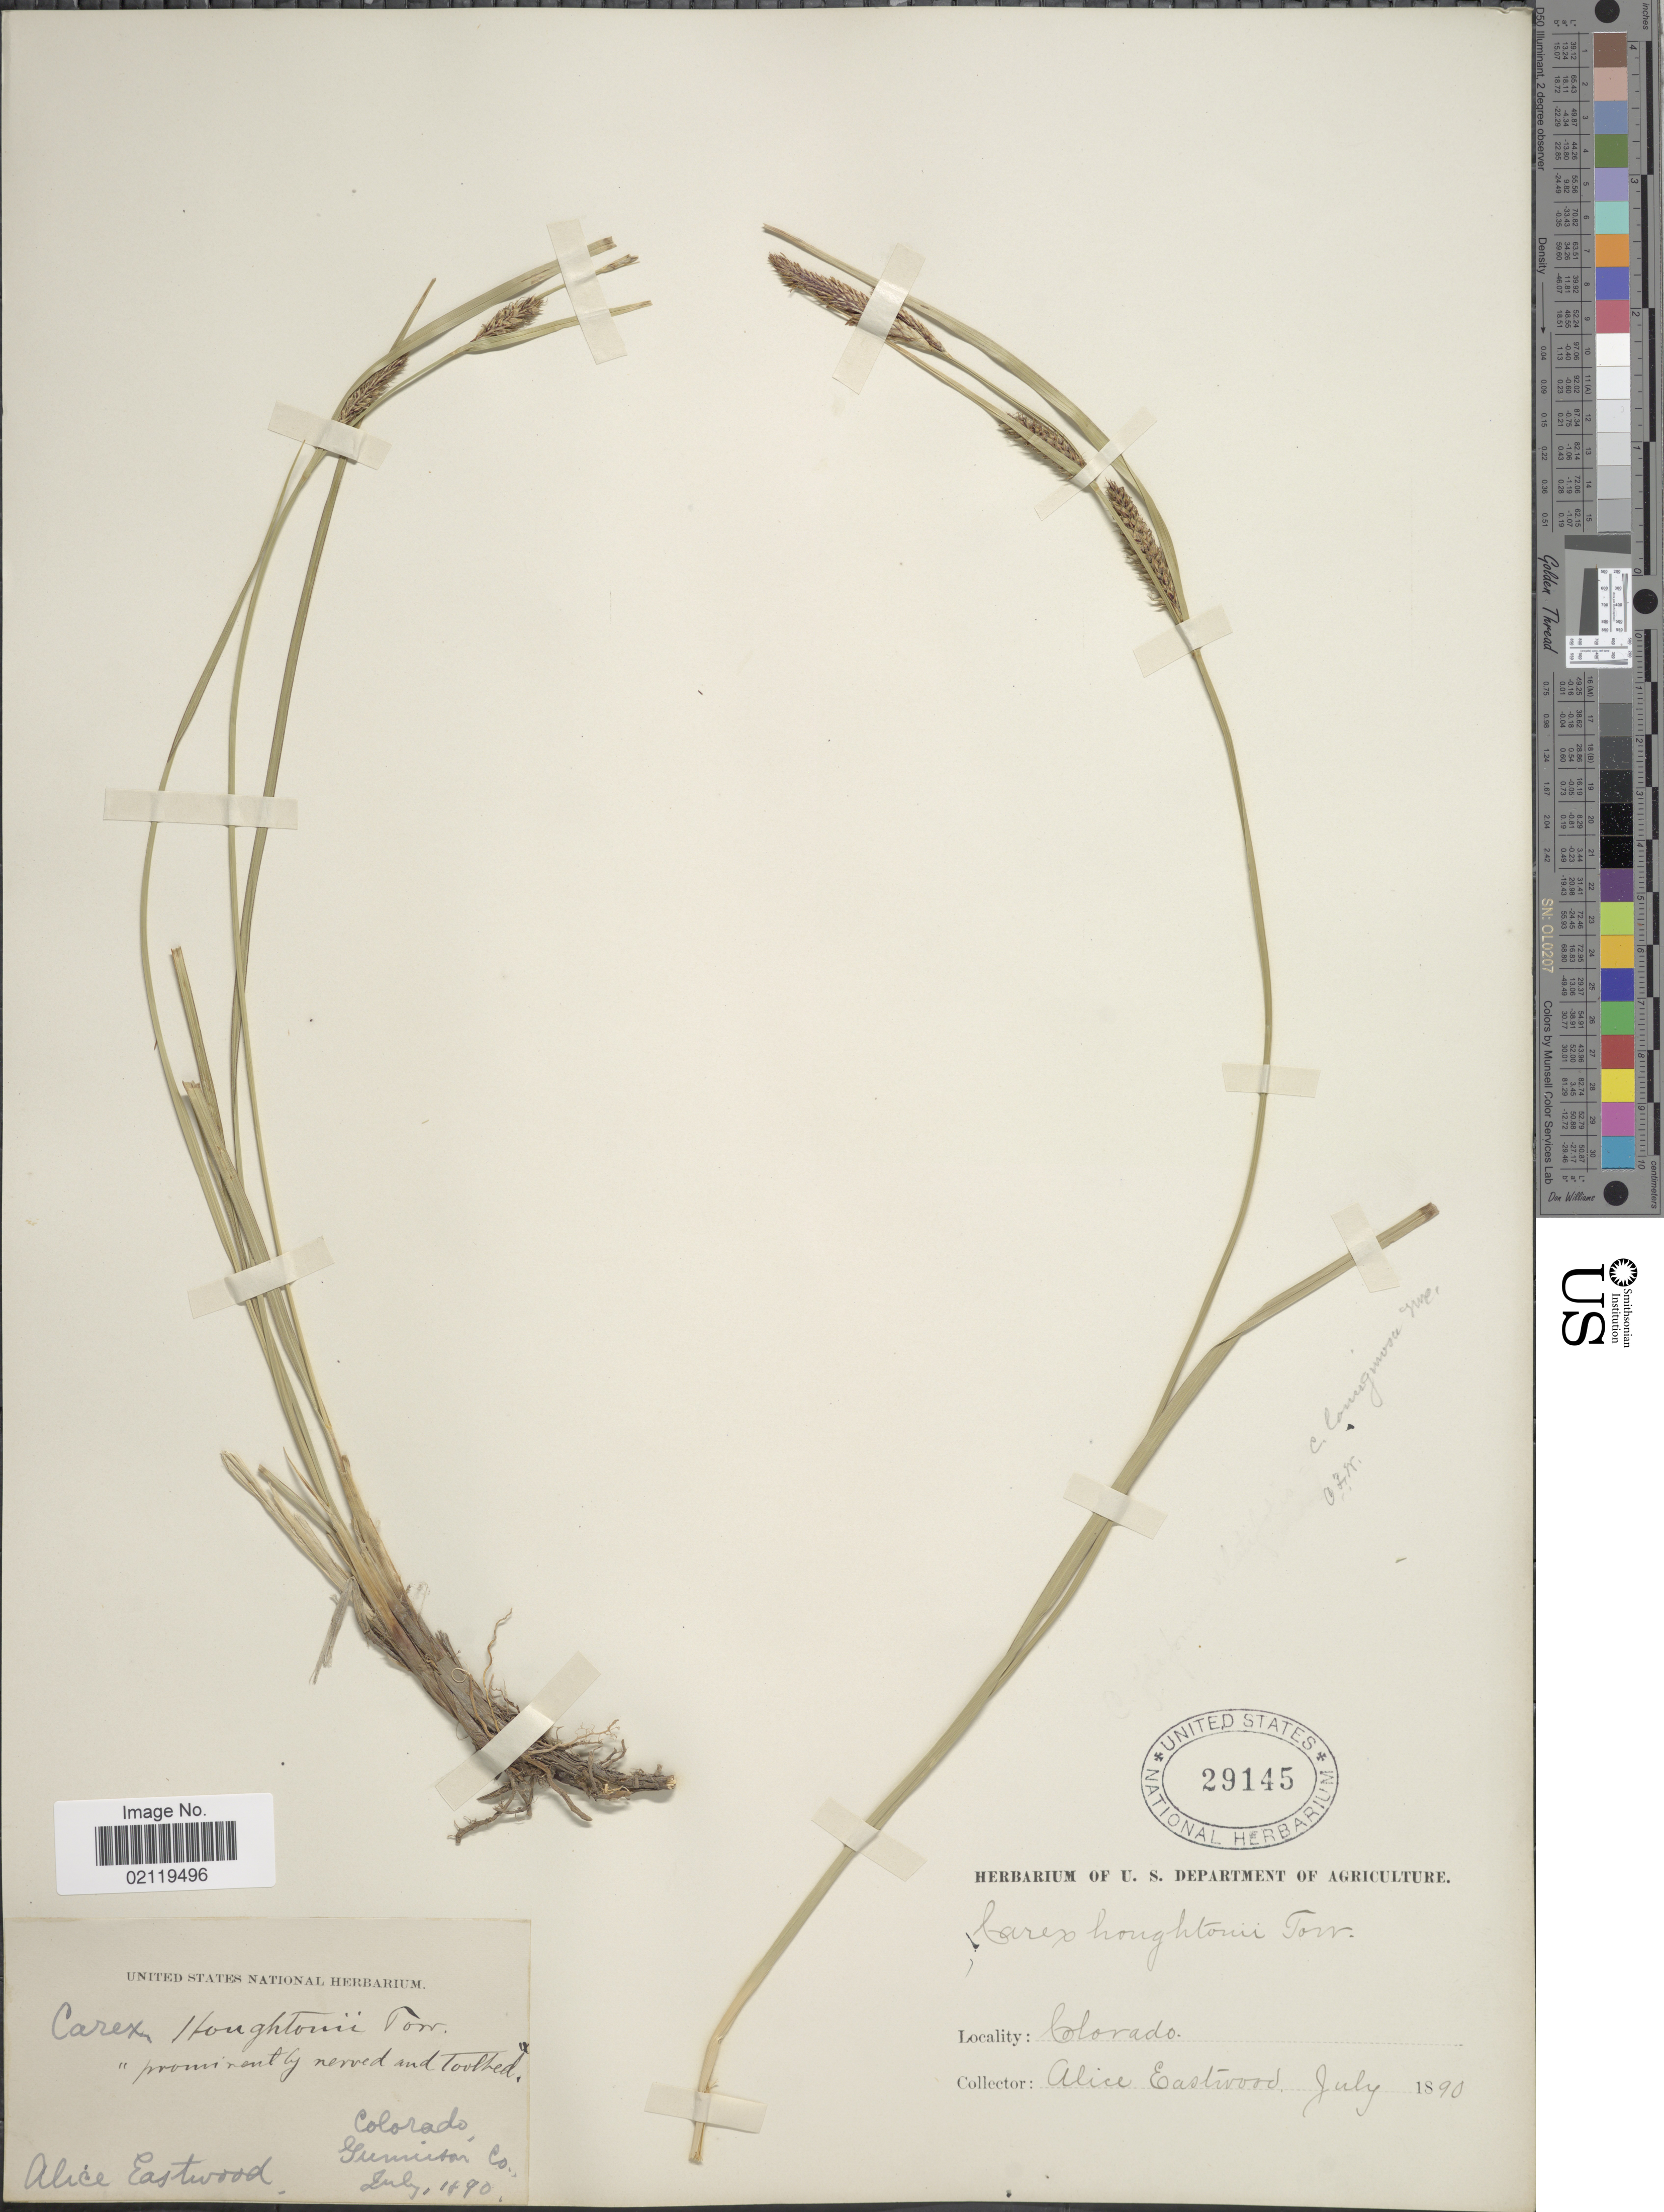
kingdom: Plantae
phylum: Tracheophyta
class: Liliopsida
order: Poales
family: Cyperaceae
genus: Carex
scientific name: Carex pellita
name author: Muhl. ex Willd.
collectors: A. Eastwood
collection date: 1890-07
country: United States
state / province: Colorado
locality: Gunnison Co.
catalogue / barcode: US 29145